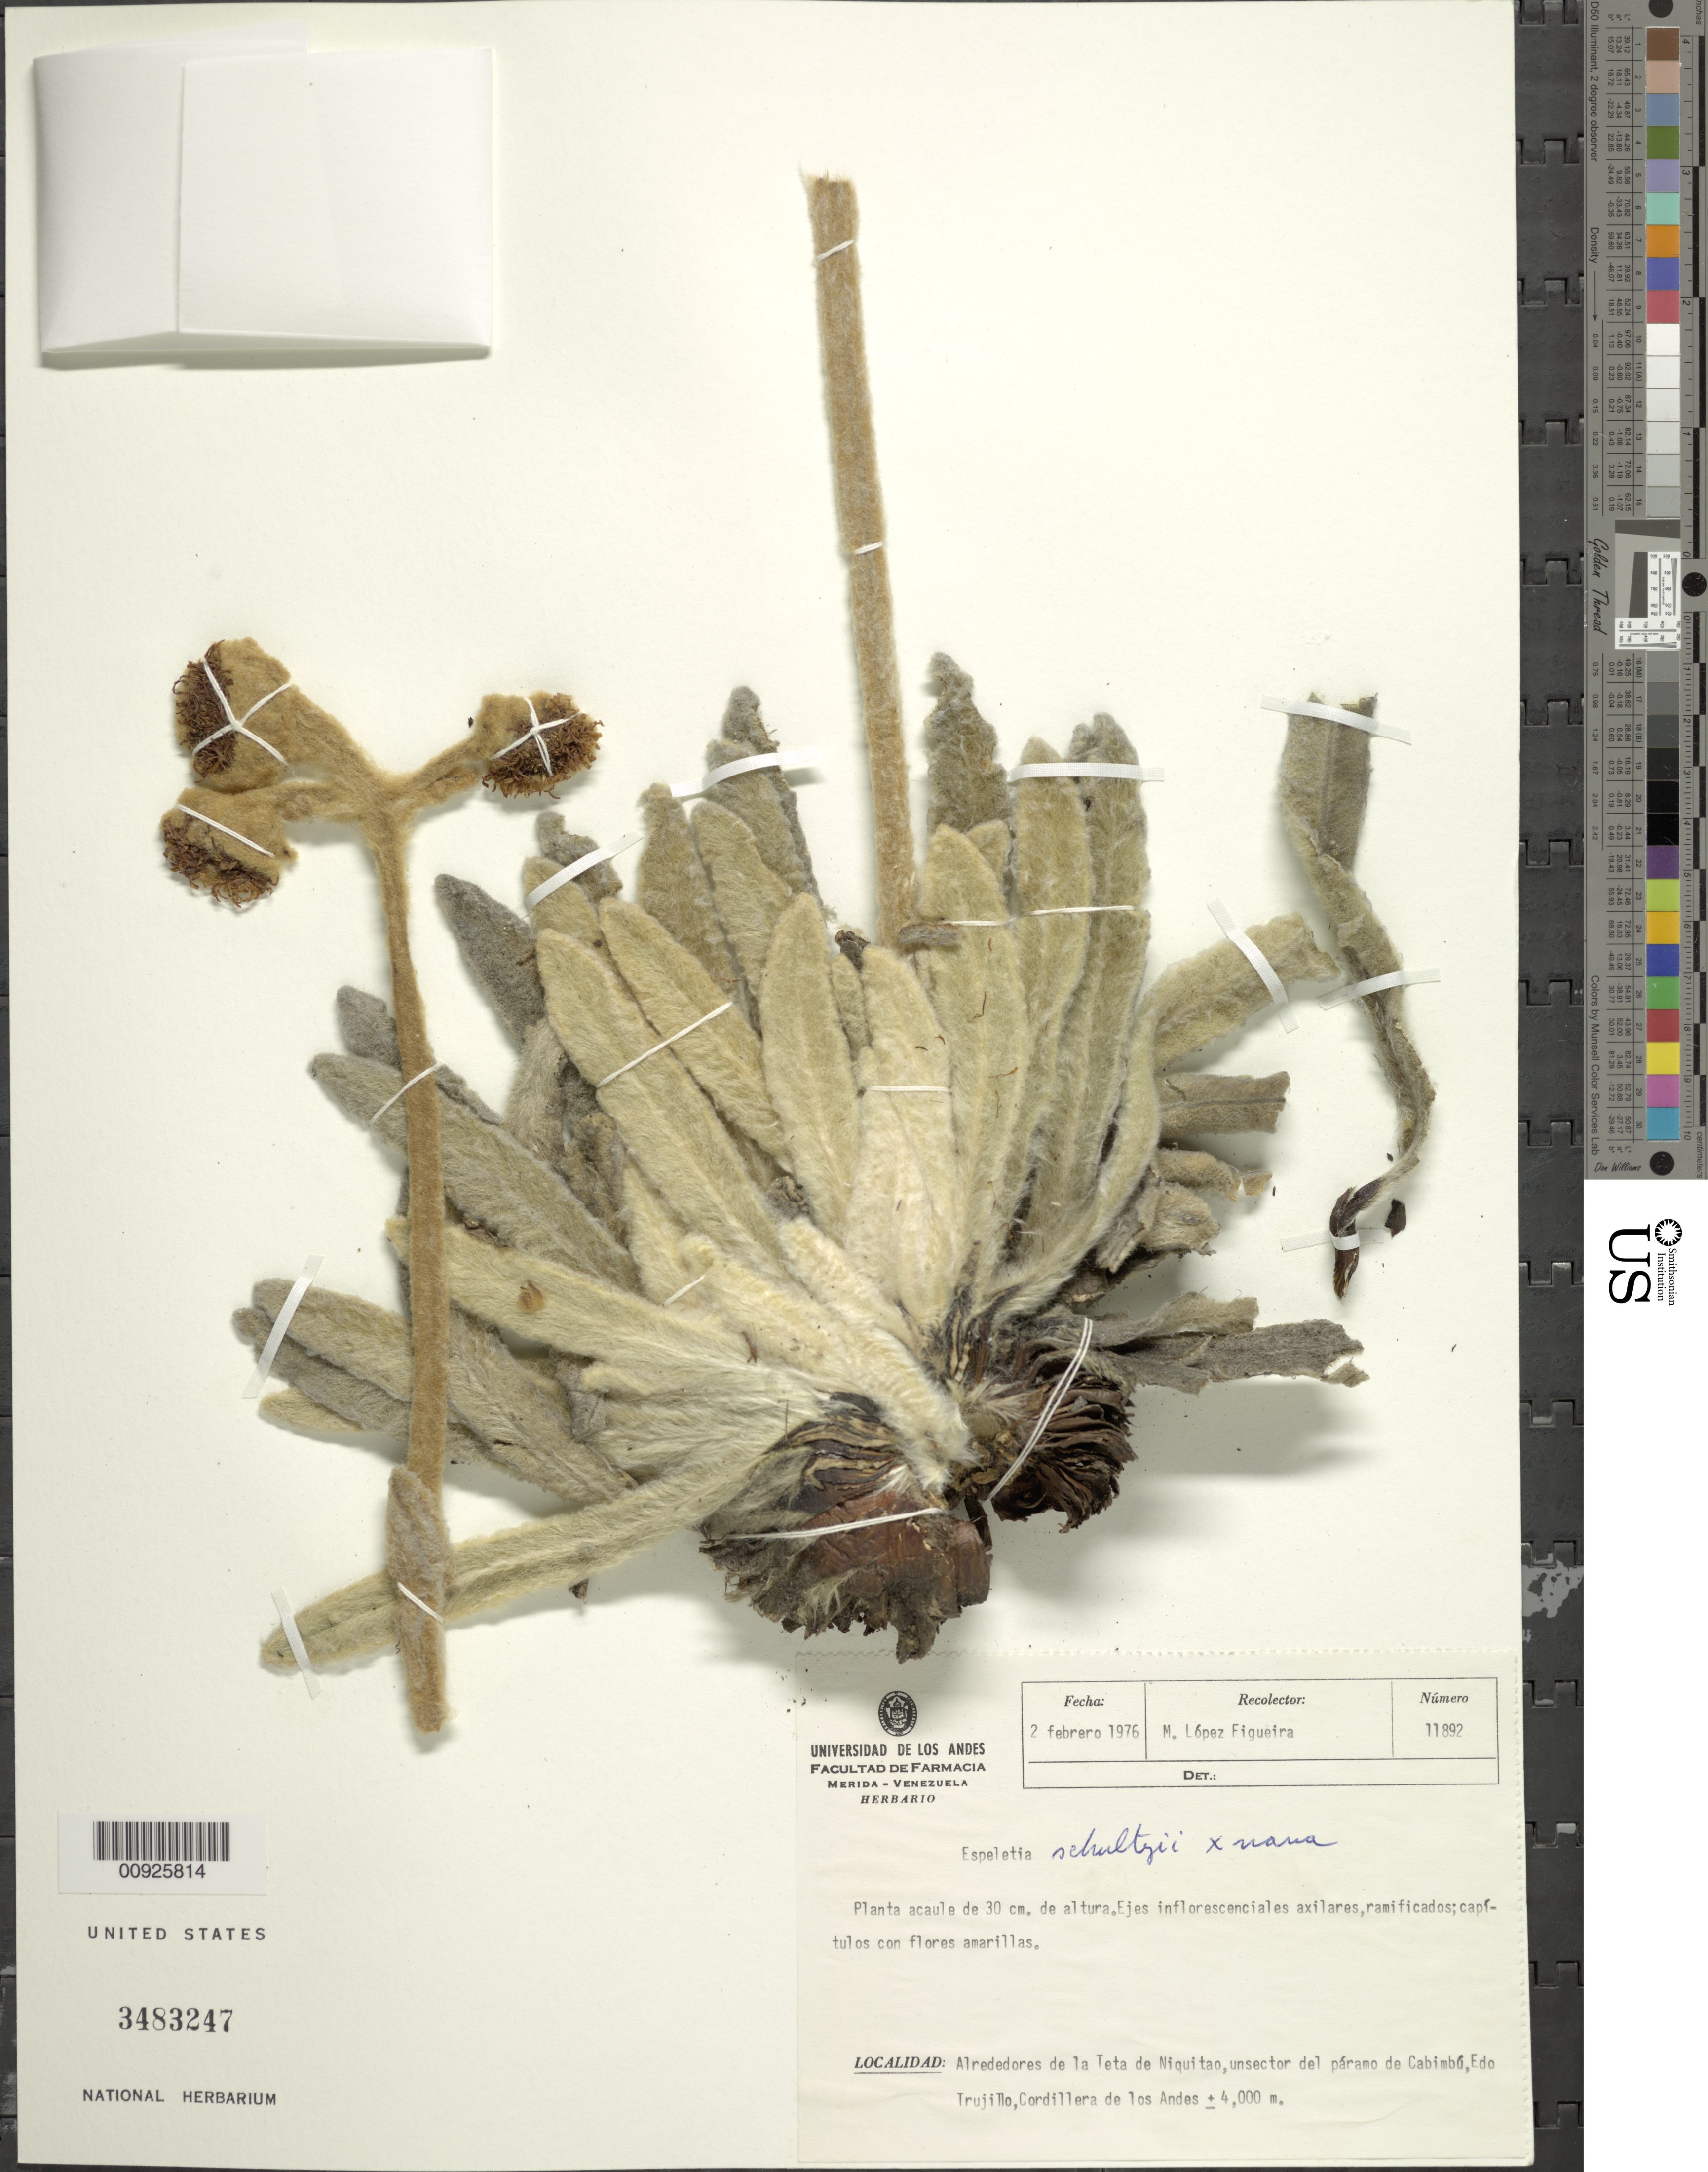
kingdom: Plantae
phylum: Tracheophyta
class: Magnoliopsida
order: Asterales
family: Asteraceae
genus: Espeletia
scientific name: Espeletia nana x E. schultzii Wedd.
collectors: M. López Figueiras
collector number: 11892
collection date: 1976-02-02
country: Venezuela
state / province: Trujillo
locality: Páramo de Cabimbú. Alrededores de la Teta de Niquitao, un sector del páramo de Cabimbú.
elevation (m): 4000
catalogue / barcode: US 3483247